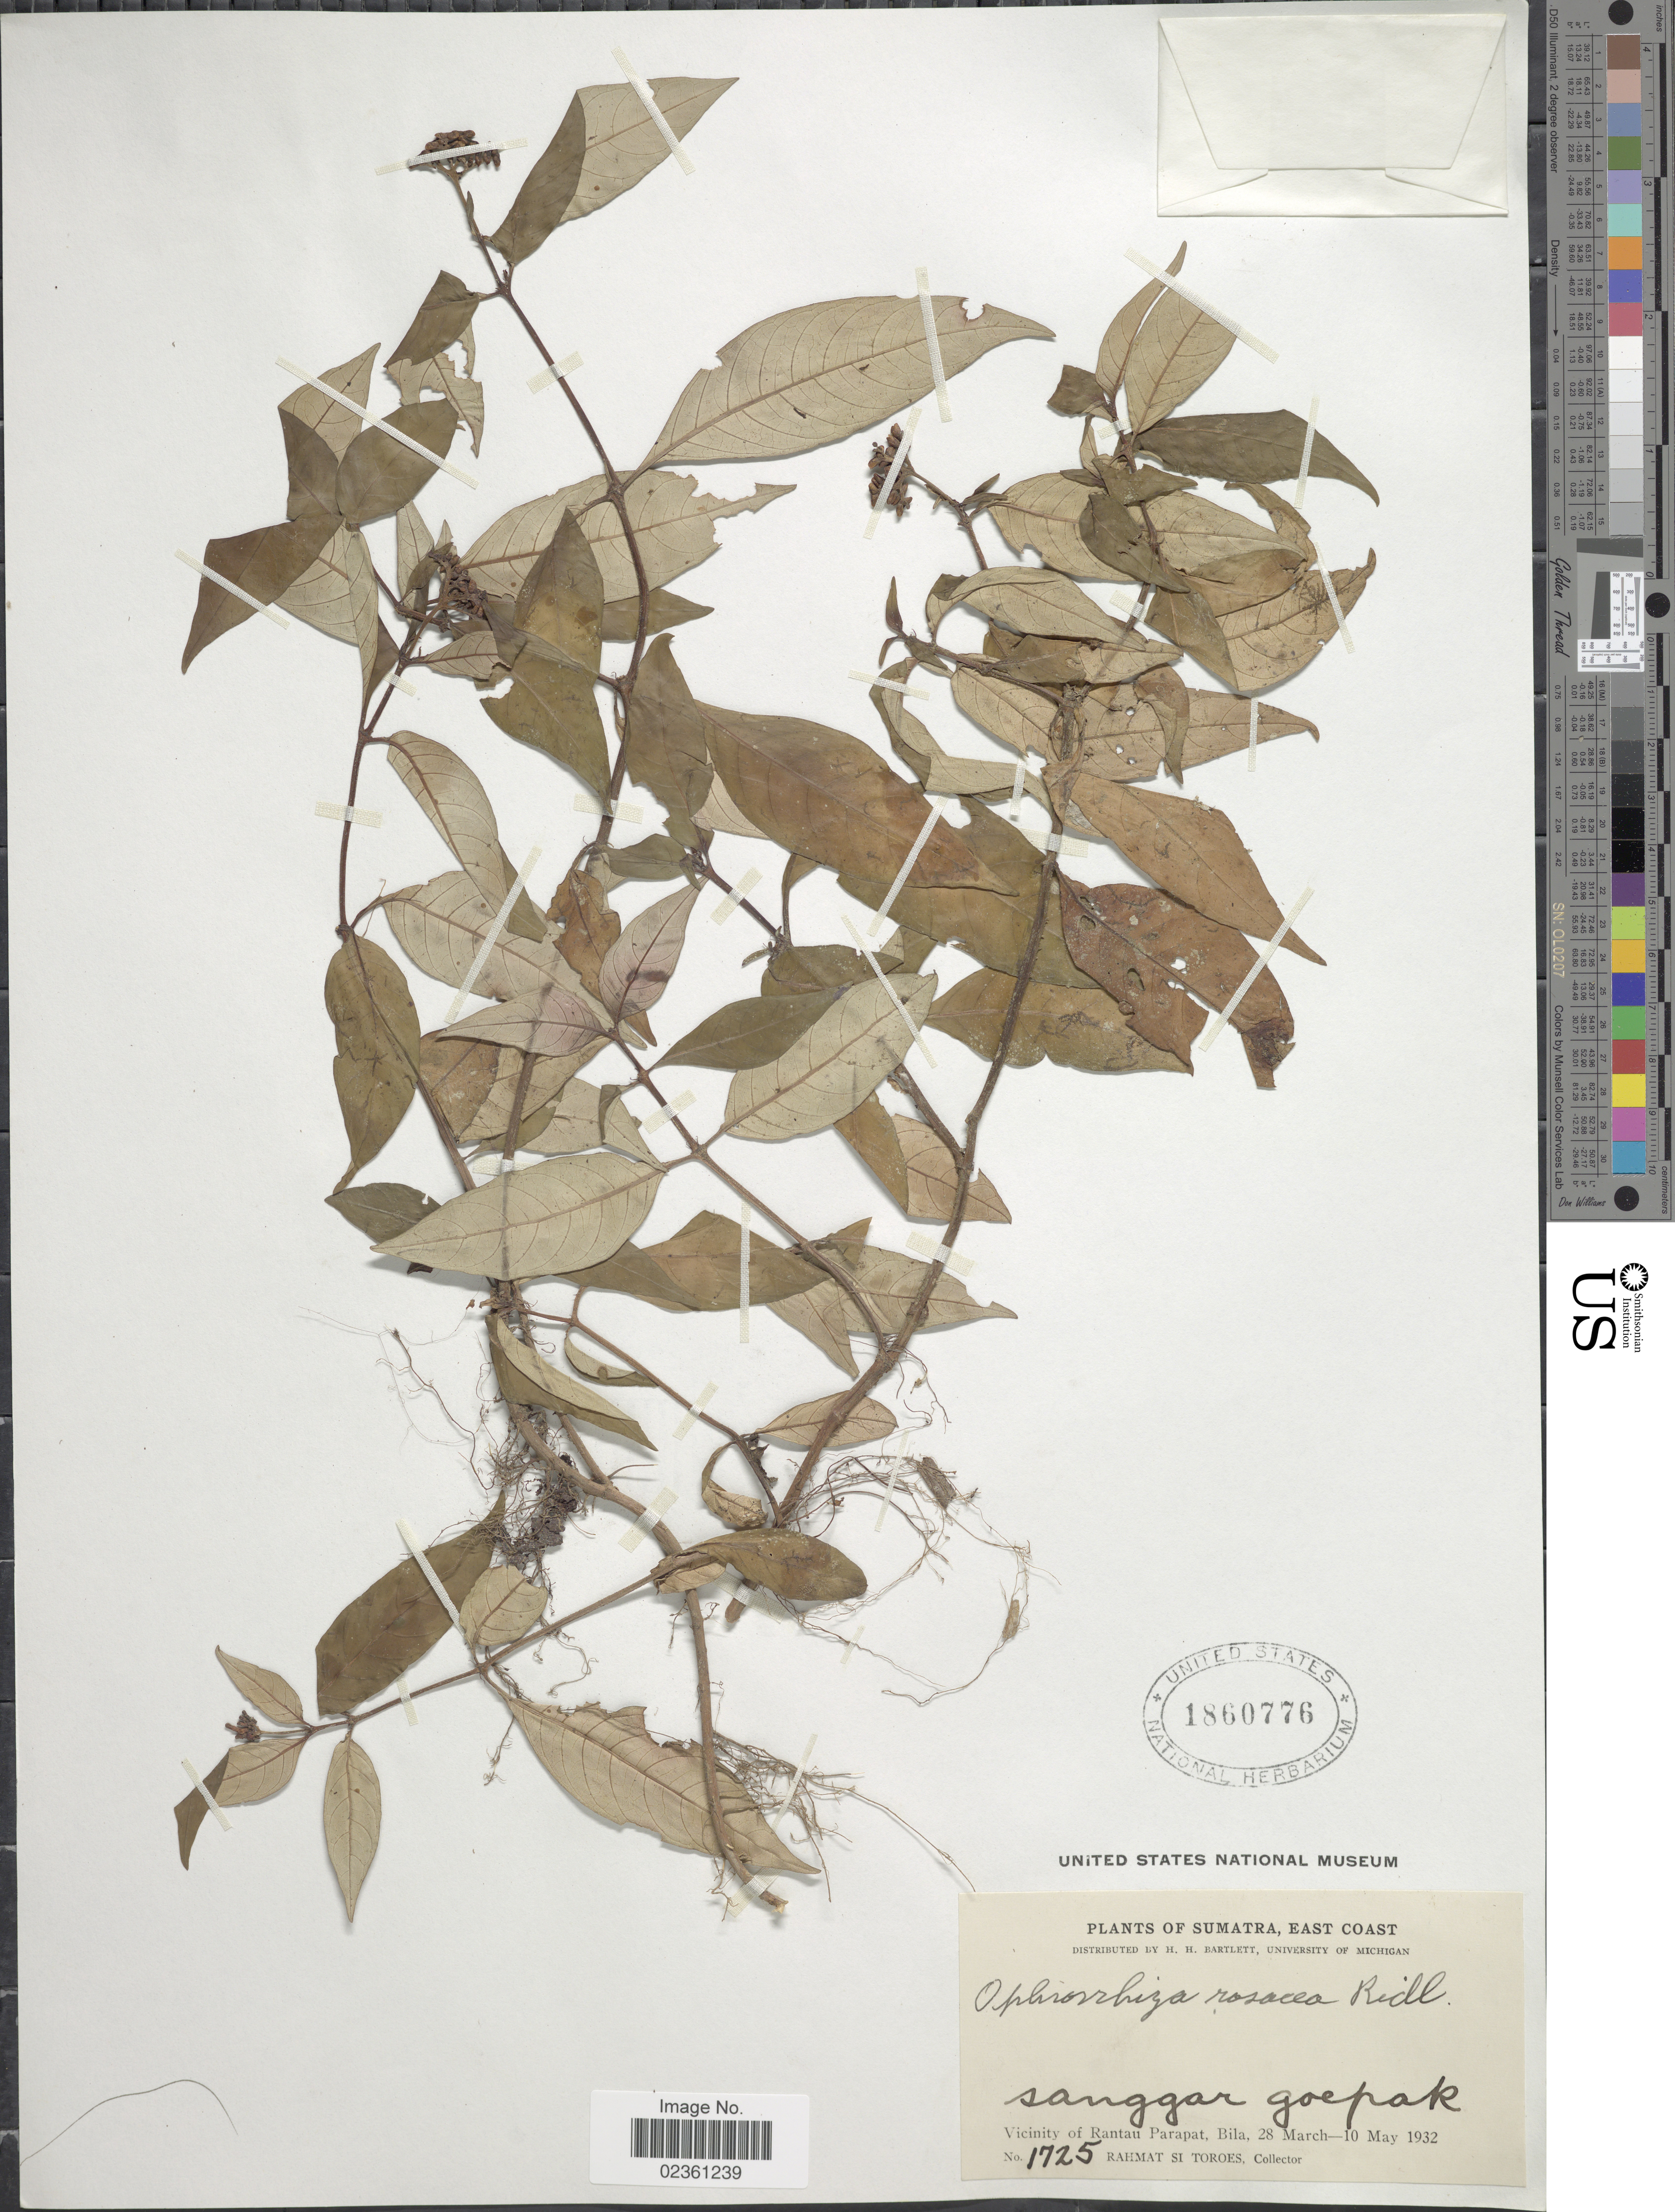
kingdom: Plantae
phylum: Tracheophyta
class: Magnoliopsida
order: Gentianales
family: Rubiaceae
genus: Ophiorrhiza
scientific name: Ophiorrhiza rosacea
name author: Ridl.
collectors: Rahmat Si Boeea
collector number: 1725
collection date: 1932-03-28/1932-05-10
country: Indonesia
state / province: Sumatra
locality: East Coast, Sangar Goepak, Vicinity of Rantau Parapat, Bila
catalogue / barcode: US 1860776